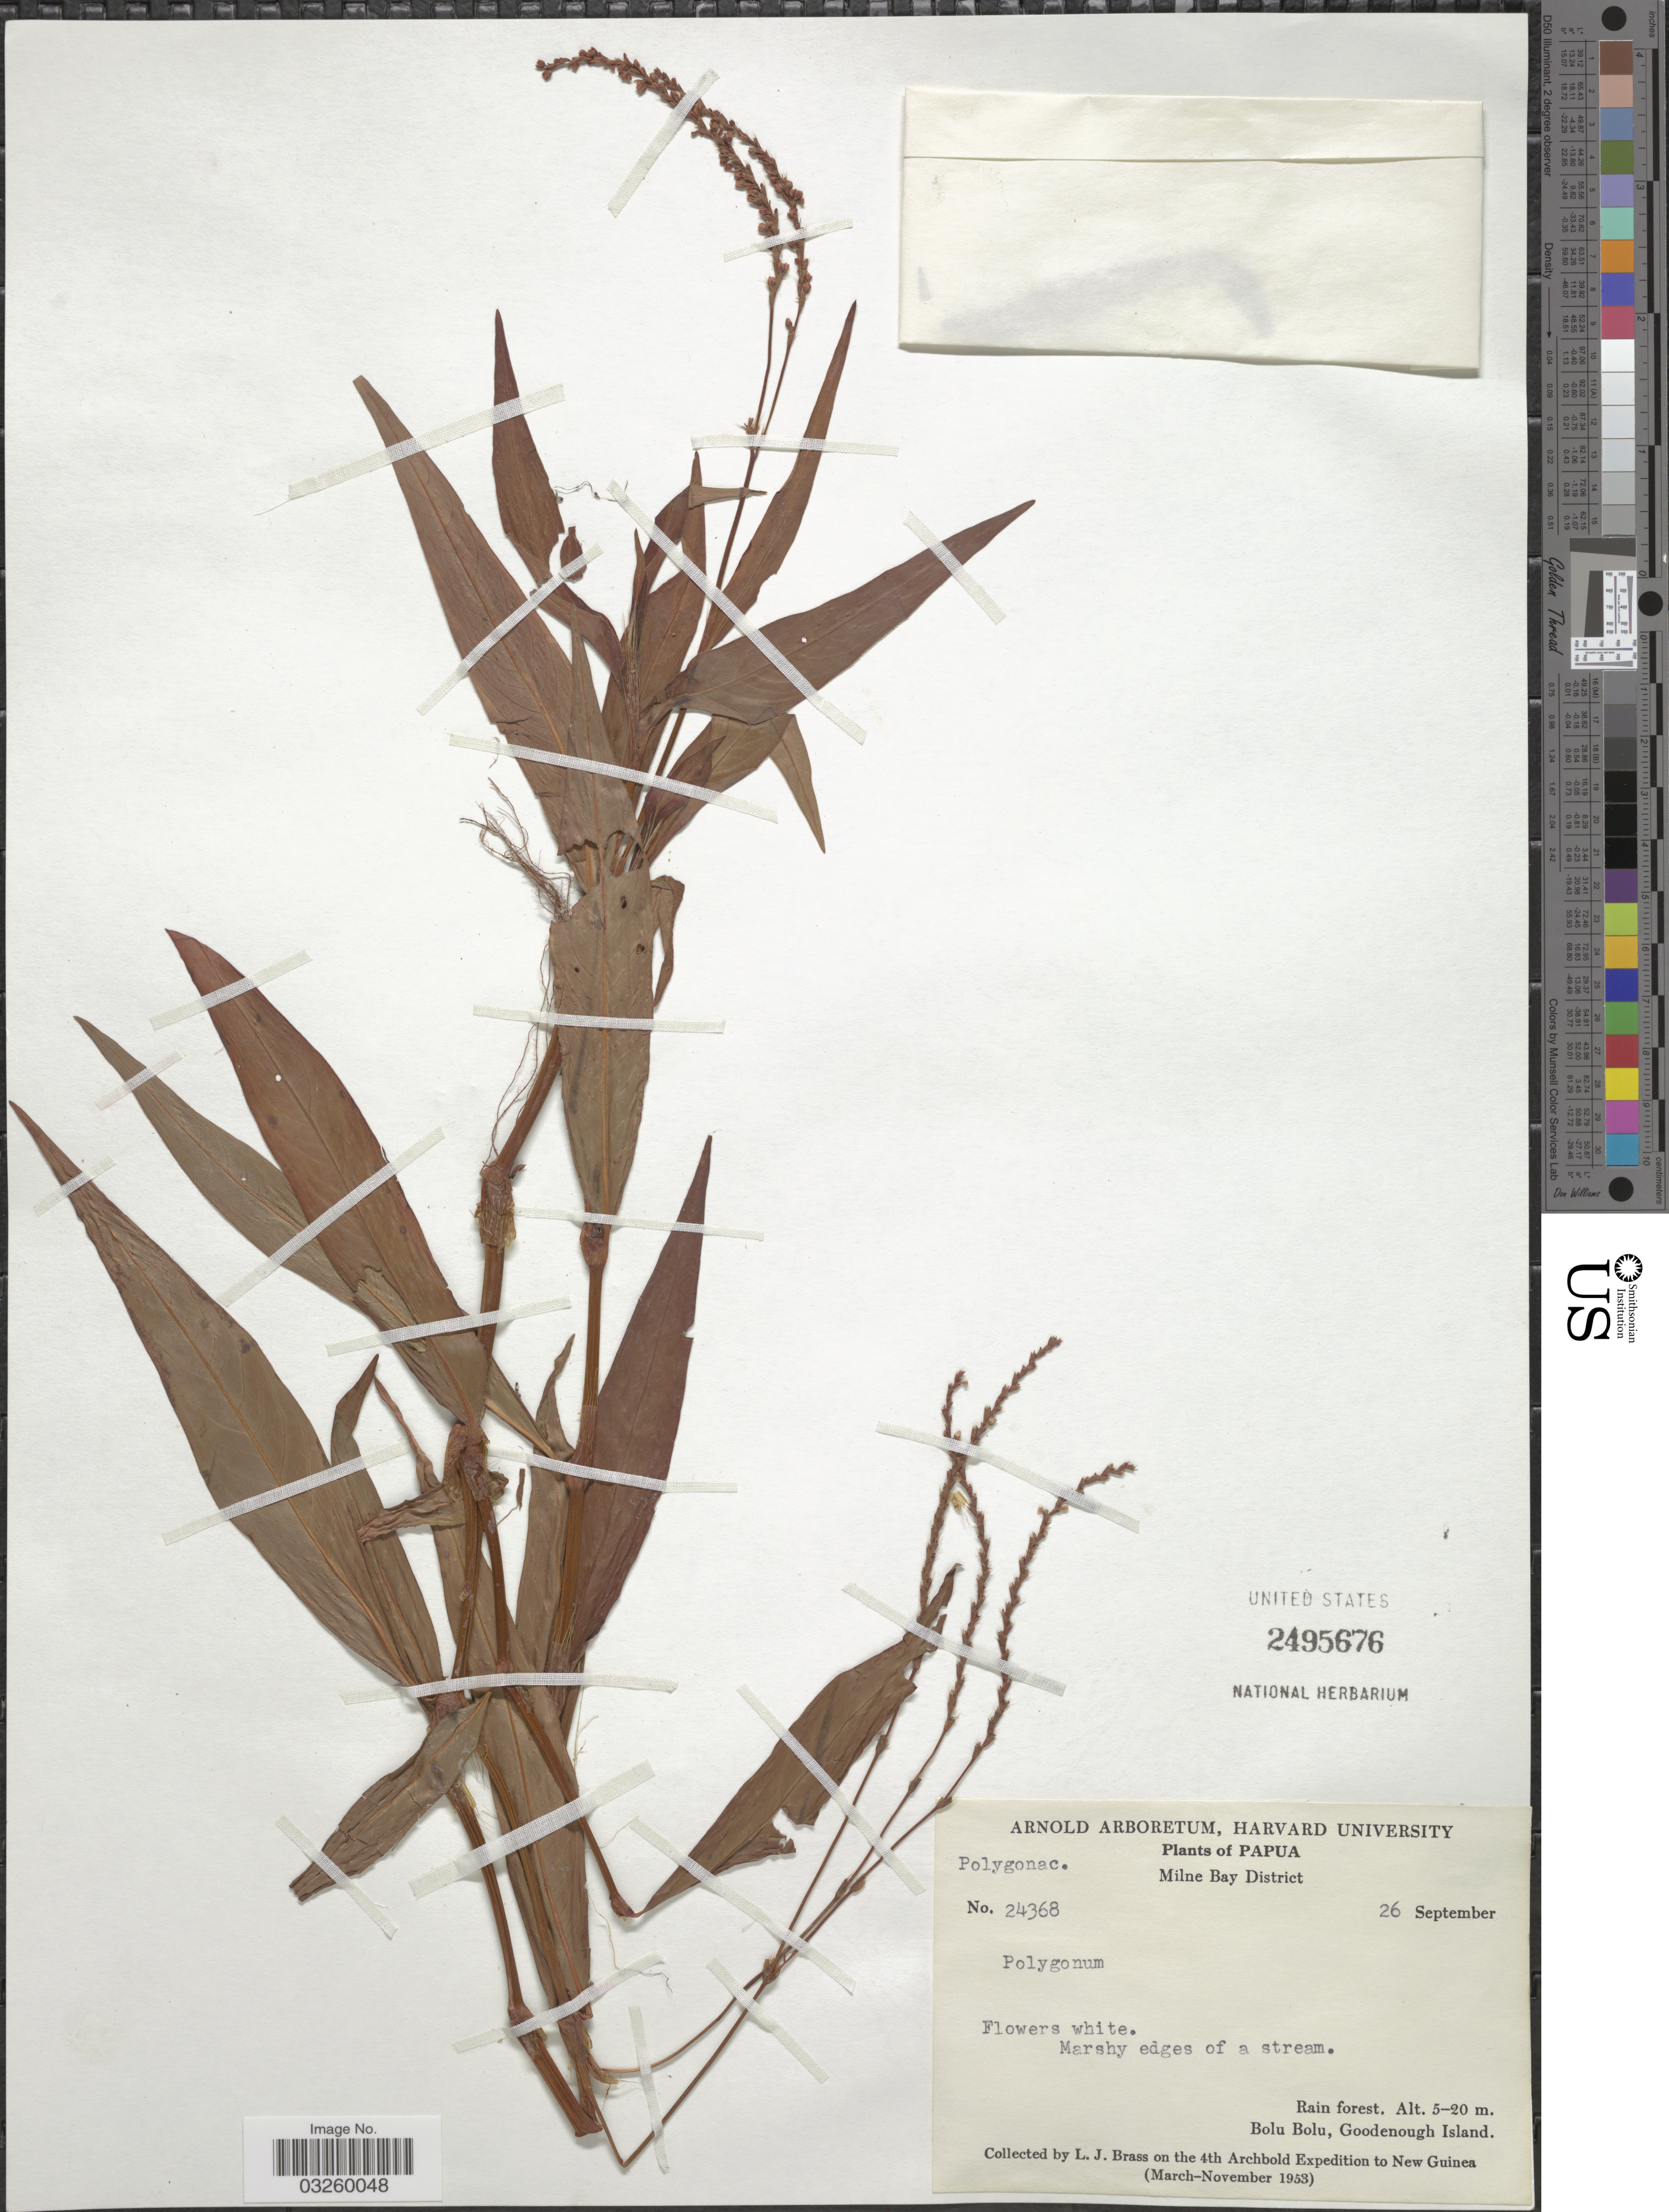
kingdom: Plantae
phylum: Tracheophyta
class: Magnoliopsida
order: Caryophyllales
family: Polygonaceae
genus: Persicaria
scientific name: Persicaria sp.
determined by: Wagner, W. L., (BOT), Smithsonian Institution - National Museum of Natural History (UNITED STATES)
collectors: L. J. Brass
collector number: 24368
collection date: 1953-09-26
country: Papua New Guinea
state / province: Milne Bay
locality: Milne Bay District. Bolu Bolu, Goodenough Island. New Guinea.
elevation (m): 5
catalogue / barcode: US 2495676